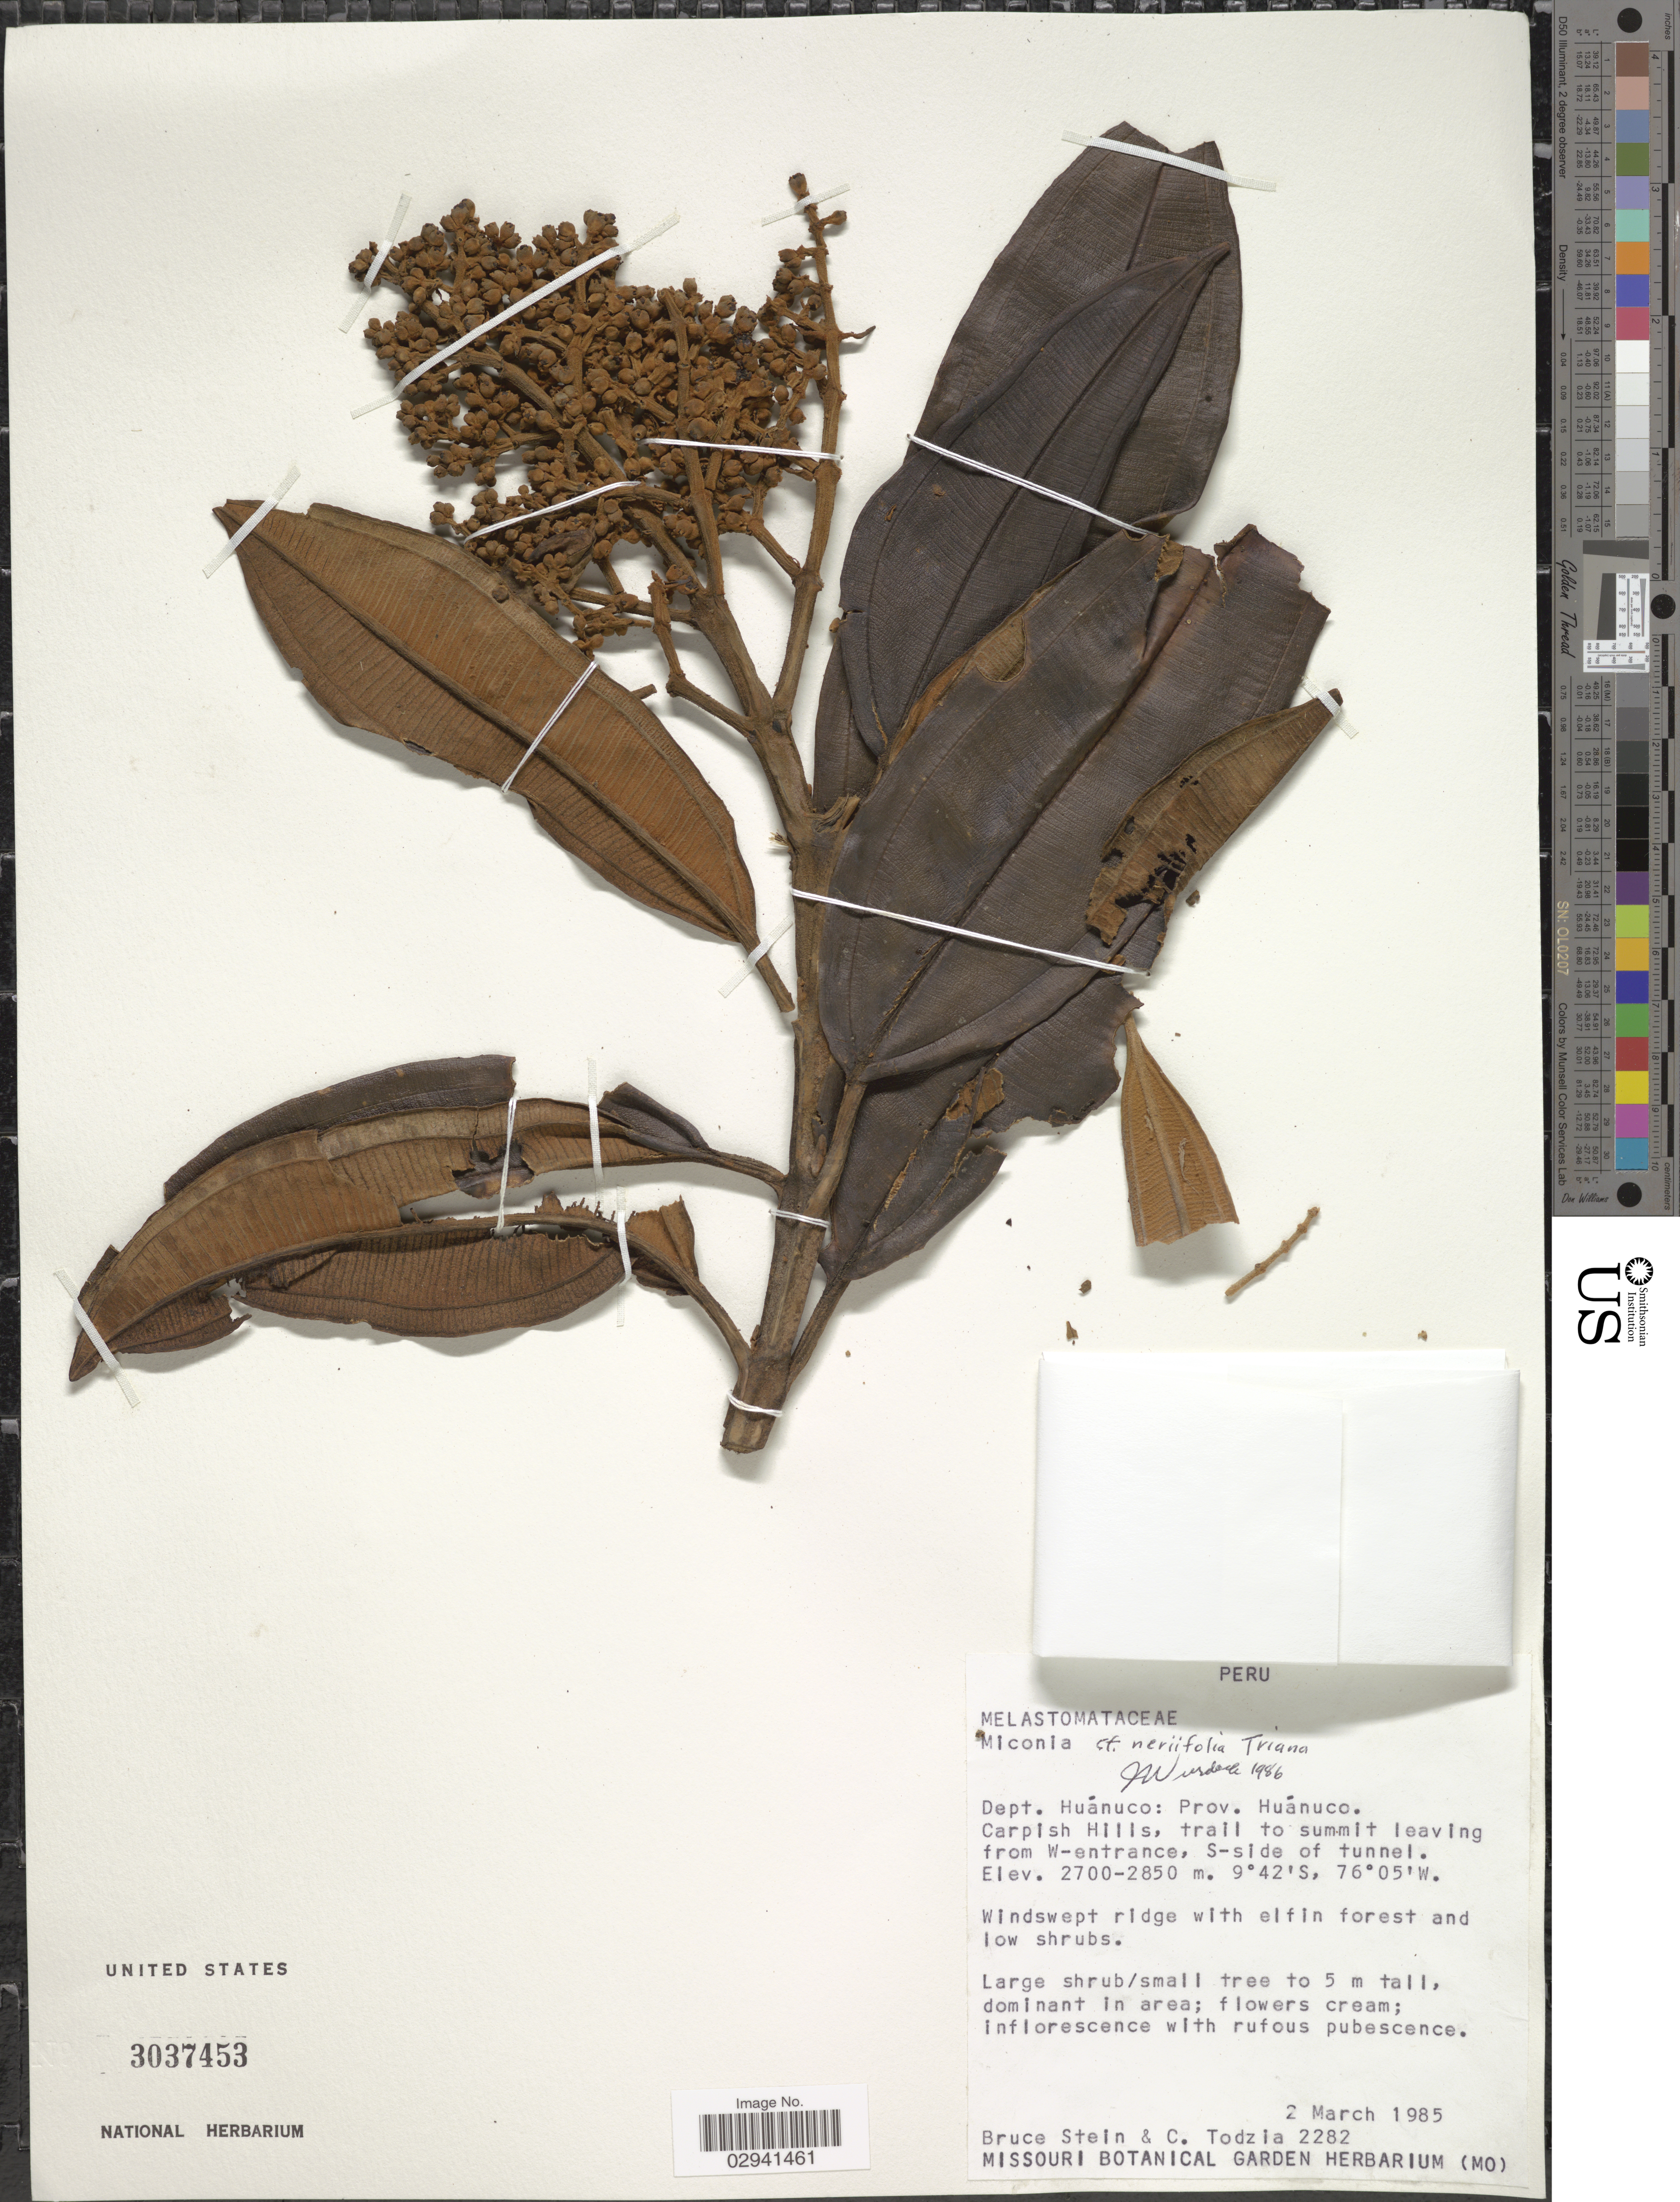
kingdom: Plantae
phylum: Tracheophyta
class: Magnoliopsida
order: Myrtales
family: Melastomataceae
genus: Miconia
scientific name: Miconia neriifolia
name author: Triana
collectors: B. A. Stein & C. A. Todzia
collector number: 2282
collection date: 1985-03-02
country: Peru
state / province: Huánuco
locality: Dept. Húanuco, Carpish Hills, trail to summit leaving from W-entrance, S-side of tunnel.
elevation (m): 2700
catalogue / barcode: US 3037453